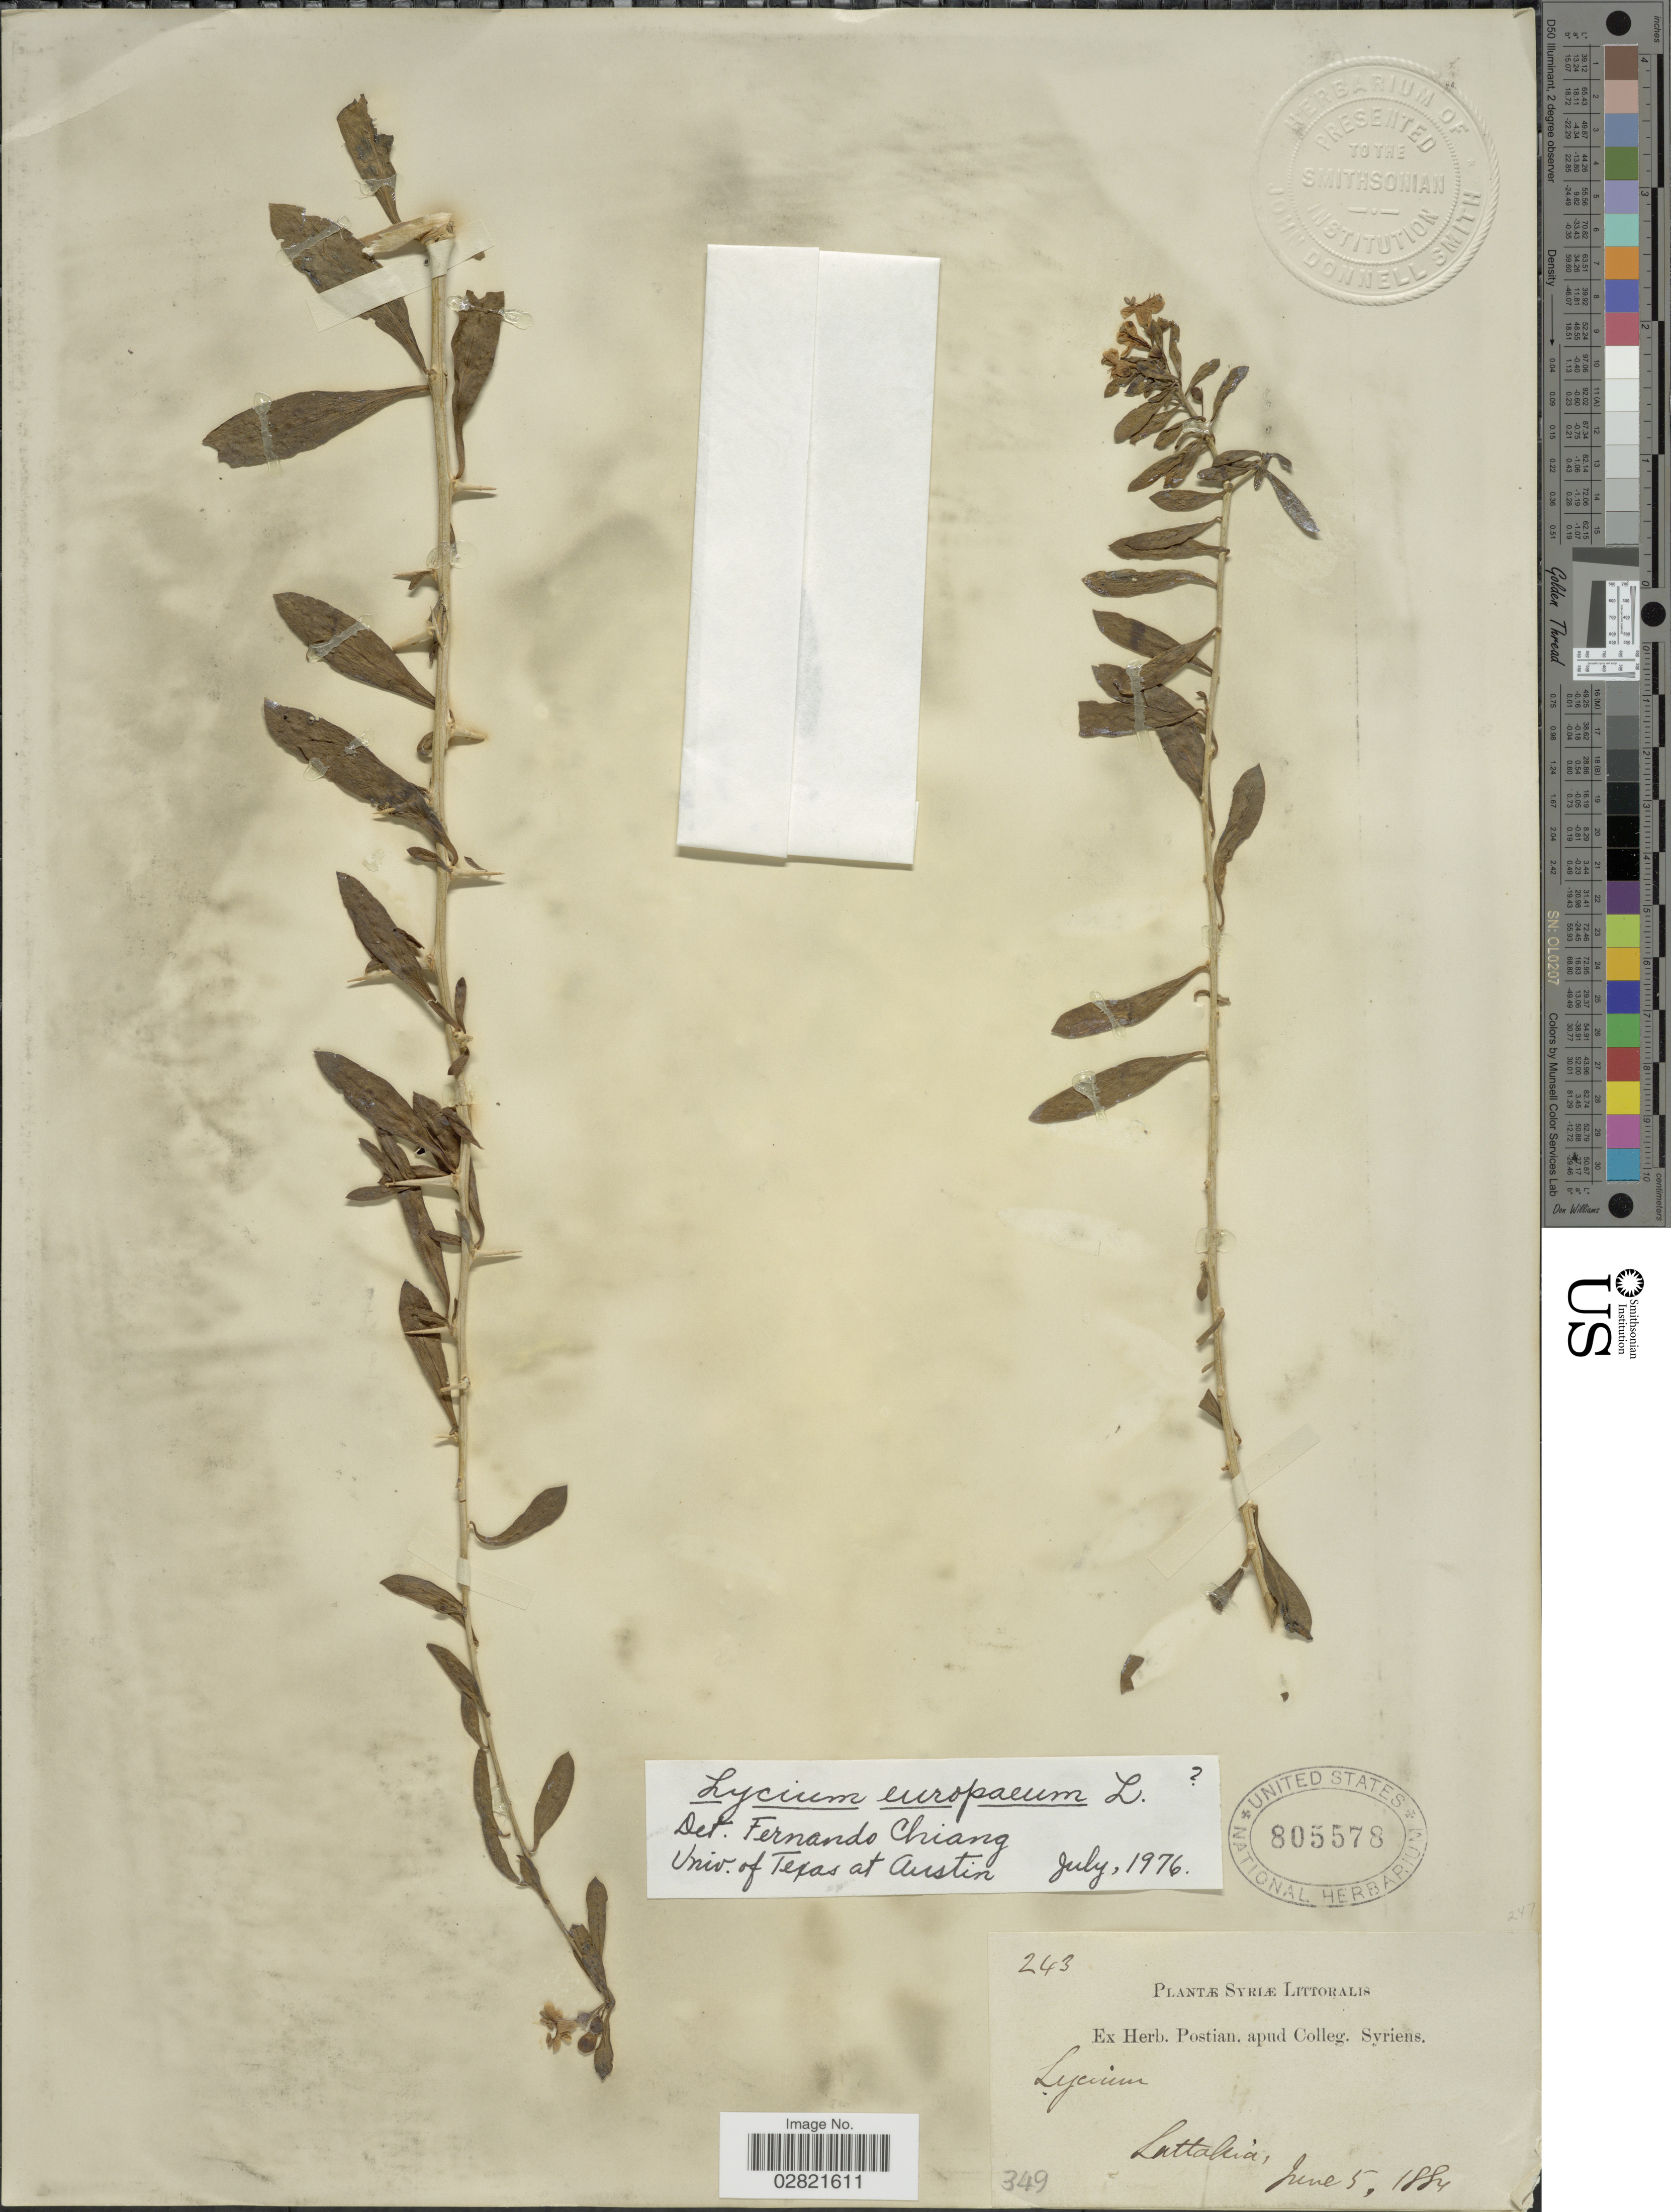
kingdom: Plantae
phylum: Tracheophyta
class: Magnoliopsida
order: Solanales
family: Solanaceae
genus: Lycium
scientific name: Lycium europaeum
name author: L.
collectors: ex herb. Postian. apud Colleg. Syriens. Protest. USE "Fannie P. A. Shepard" (10308853) AS PRIMARY COLLECTOR INSTEAD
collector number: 243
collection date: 1884-06-05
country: Syria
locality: Syriæ Littoralis. Lattakia.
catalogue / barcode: US 805578